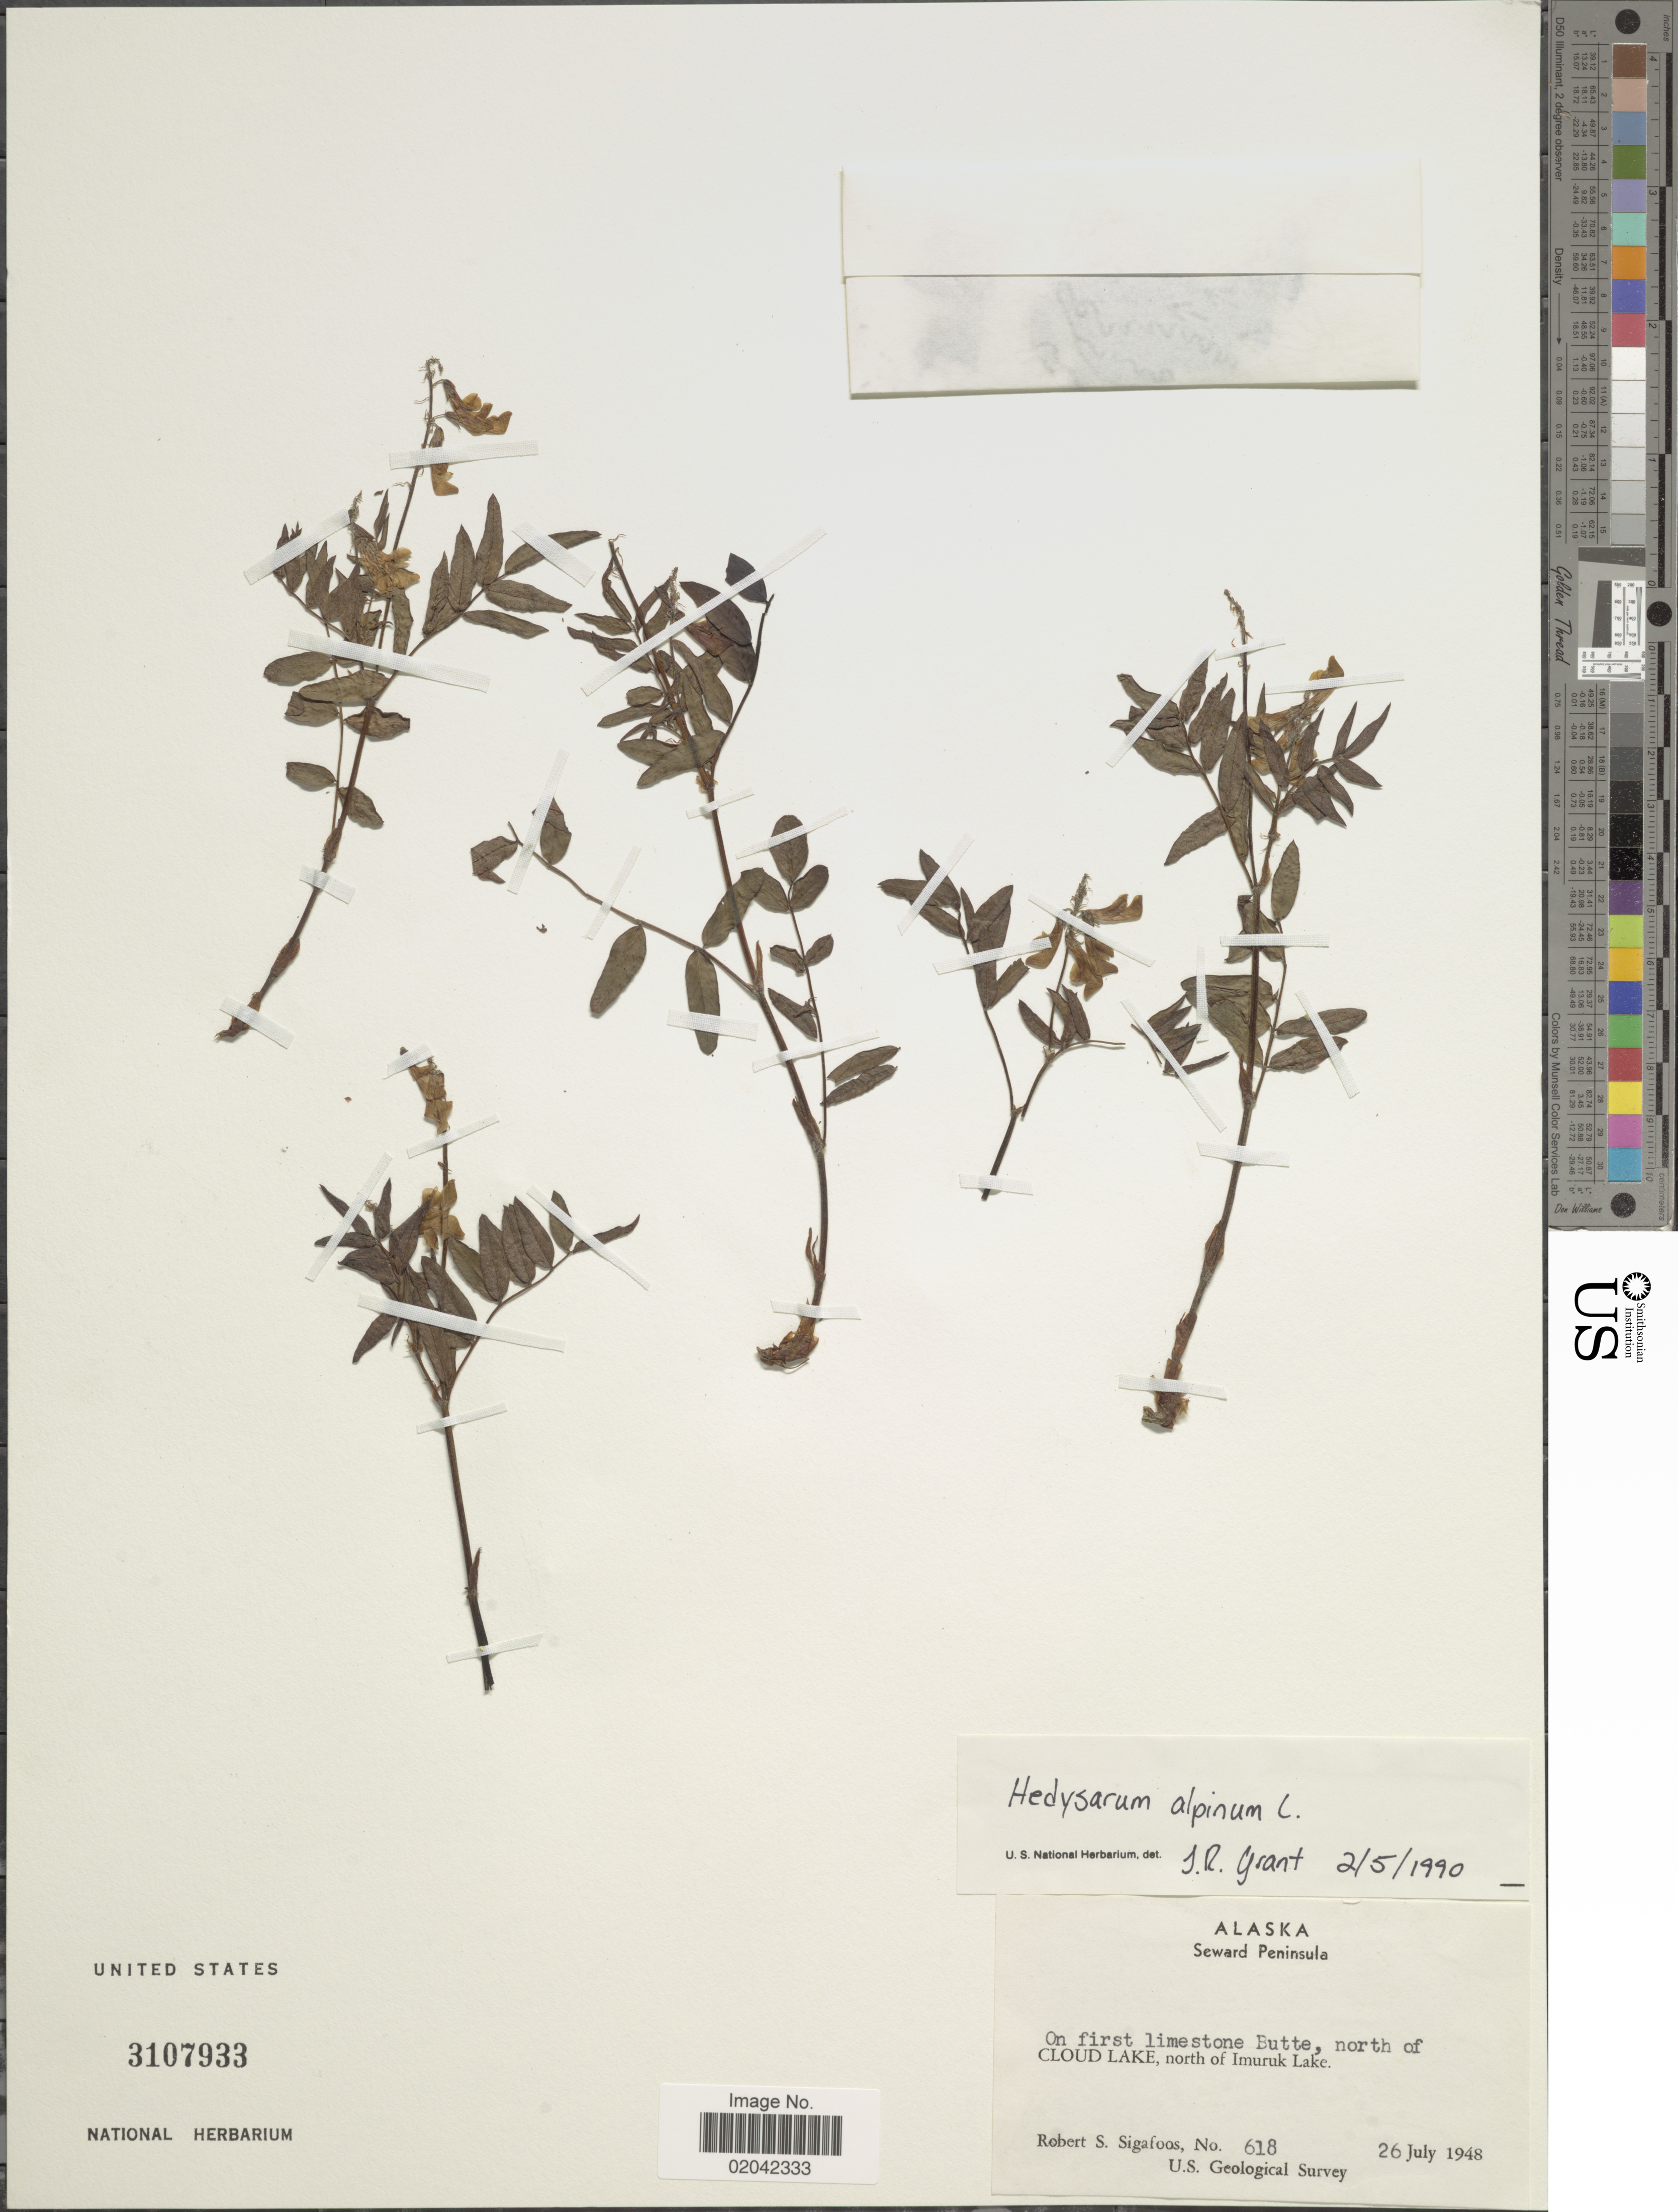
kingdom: Plantae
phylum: Tracheophyta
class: Magnoliopsida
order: Fabales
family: Fabaceae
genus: Hedysarum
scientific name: Hedysarum alpinum var. americanum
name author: Michx. ex Pursh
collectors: R. Sigafoos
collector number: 618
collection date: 1948-07-26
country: United States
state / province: Alaska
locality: Seward Peninsula, Butte, north of Cloud Lake, north of Imuruk Lake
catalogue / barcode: US 3107933